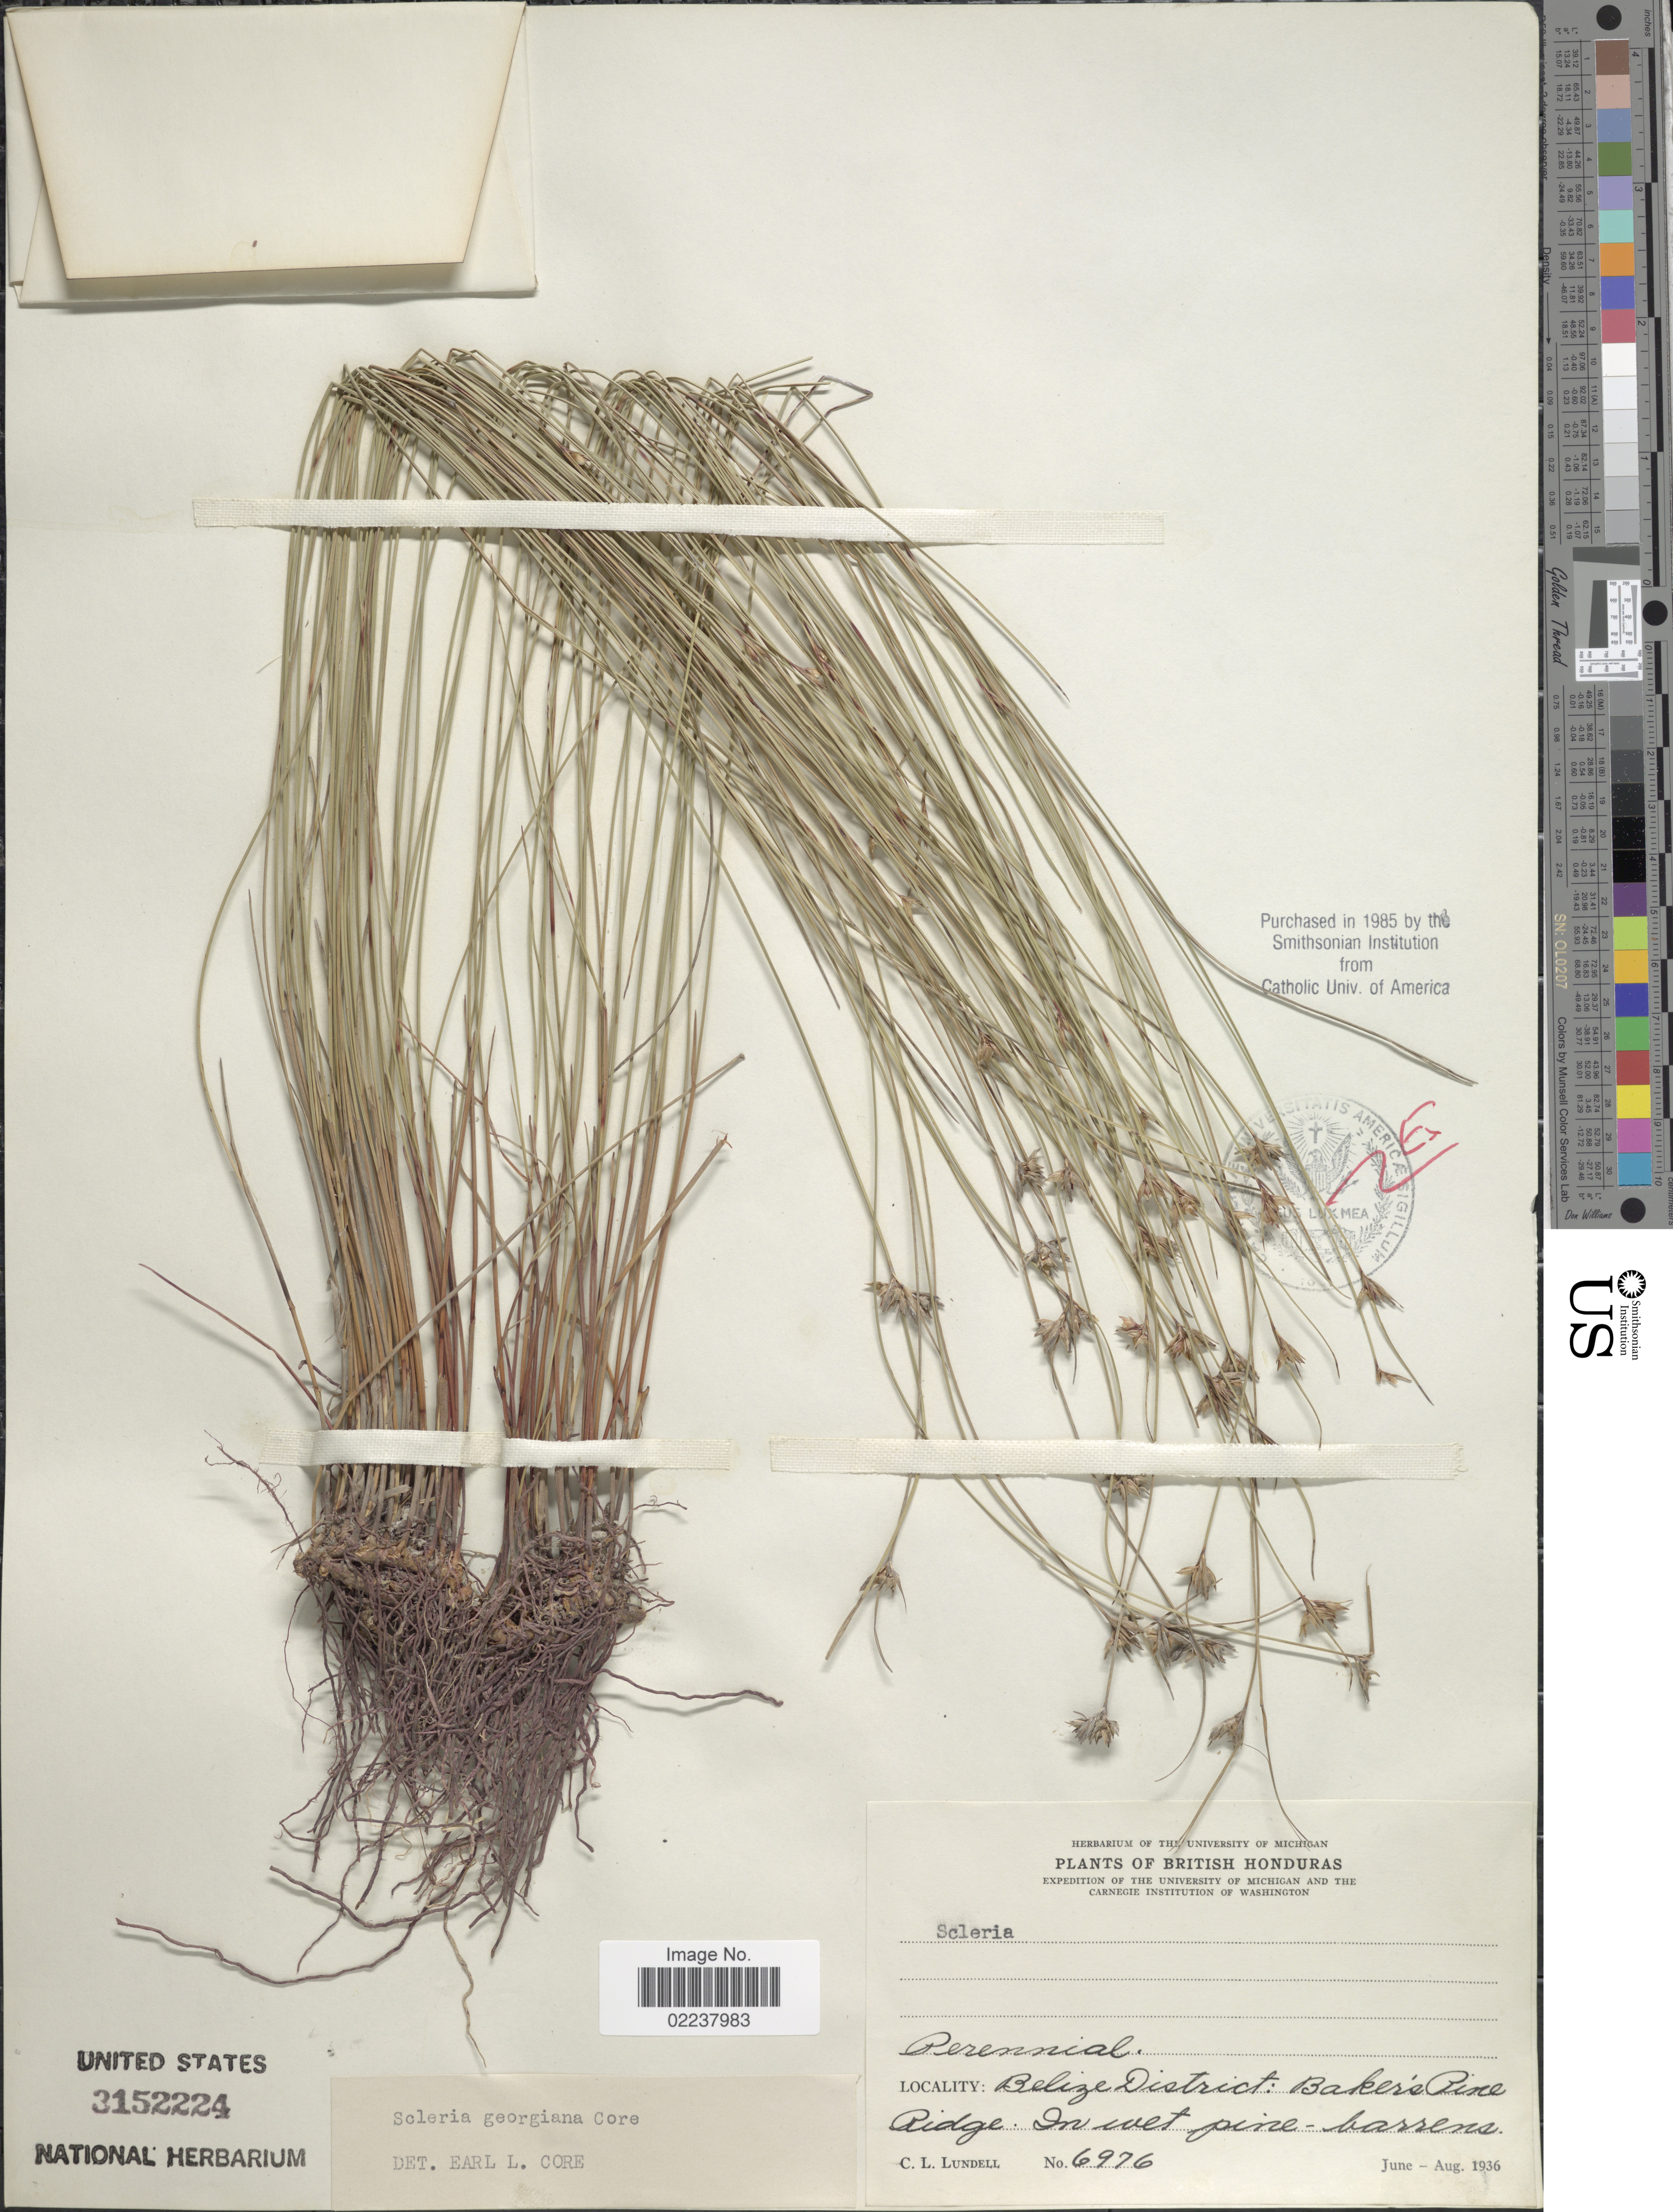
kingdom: Plantae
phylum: Tracheophyta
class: Liliopsida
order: Poales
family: Cyperaceae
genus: Scleria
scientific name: Scleria georgiana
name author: Core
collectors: C. L. Lundell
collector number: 6976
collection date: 1936-06/1936-08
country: Belize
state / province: Belize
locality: British Honduras, Belize District: Bakers Pine Ridge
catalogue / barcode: US 3152224